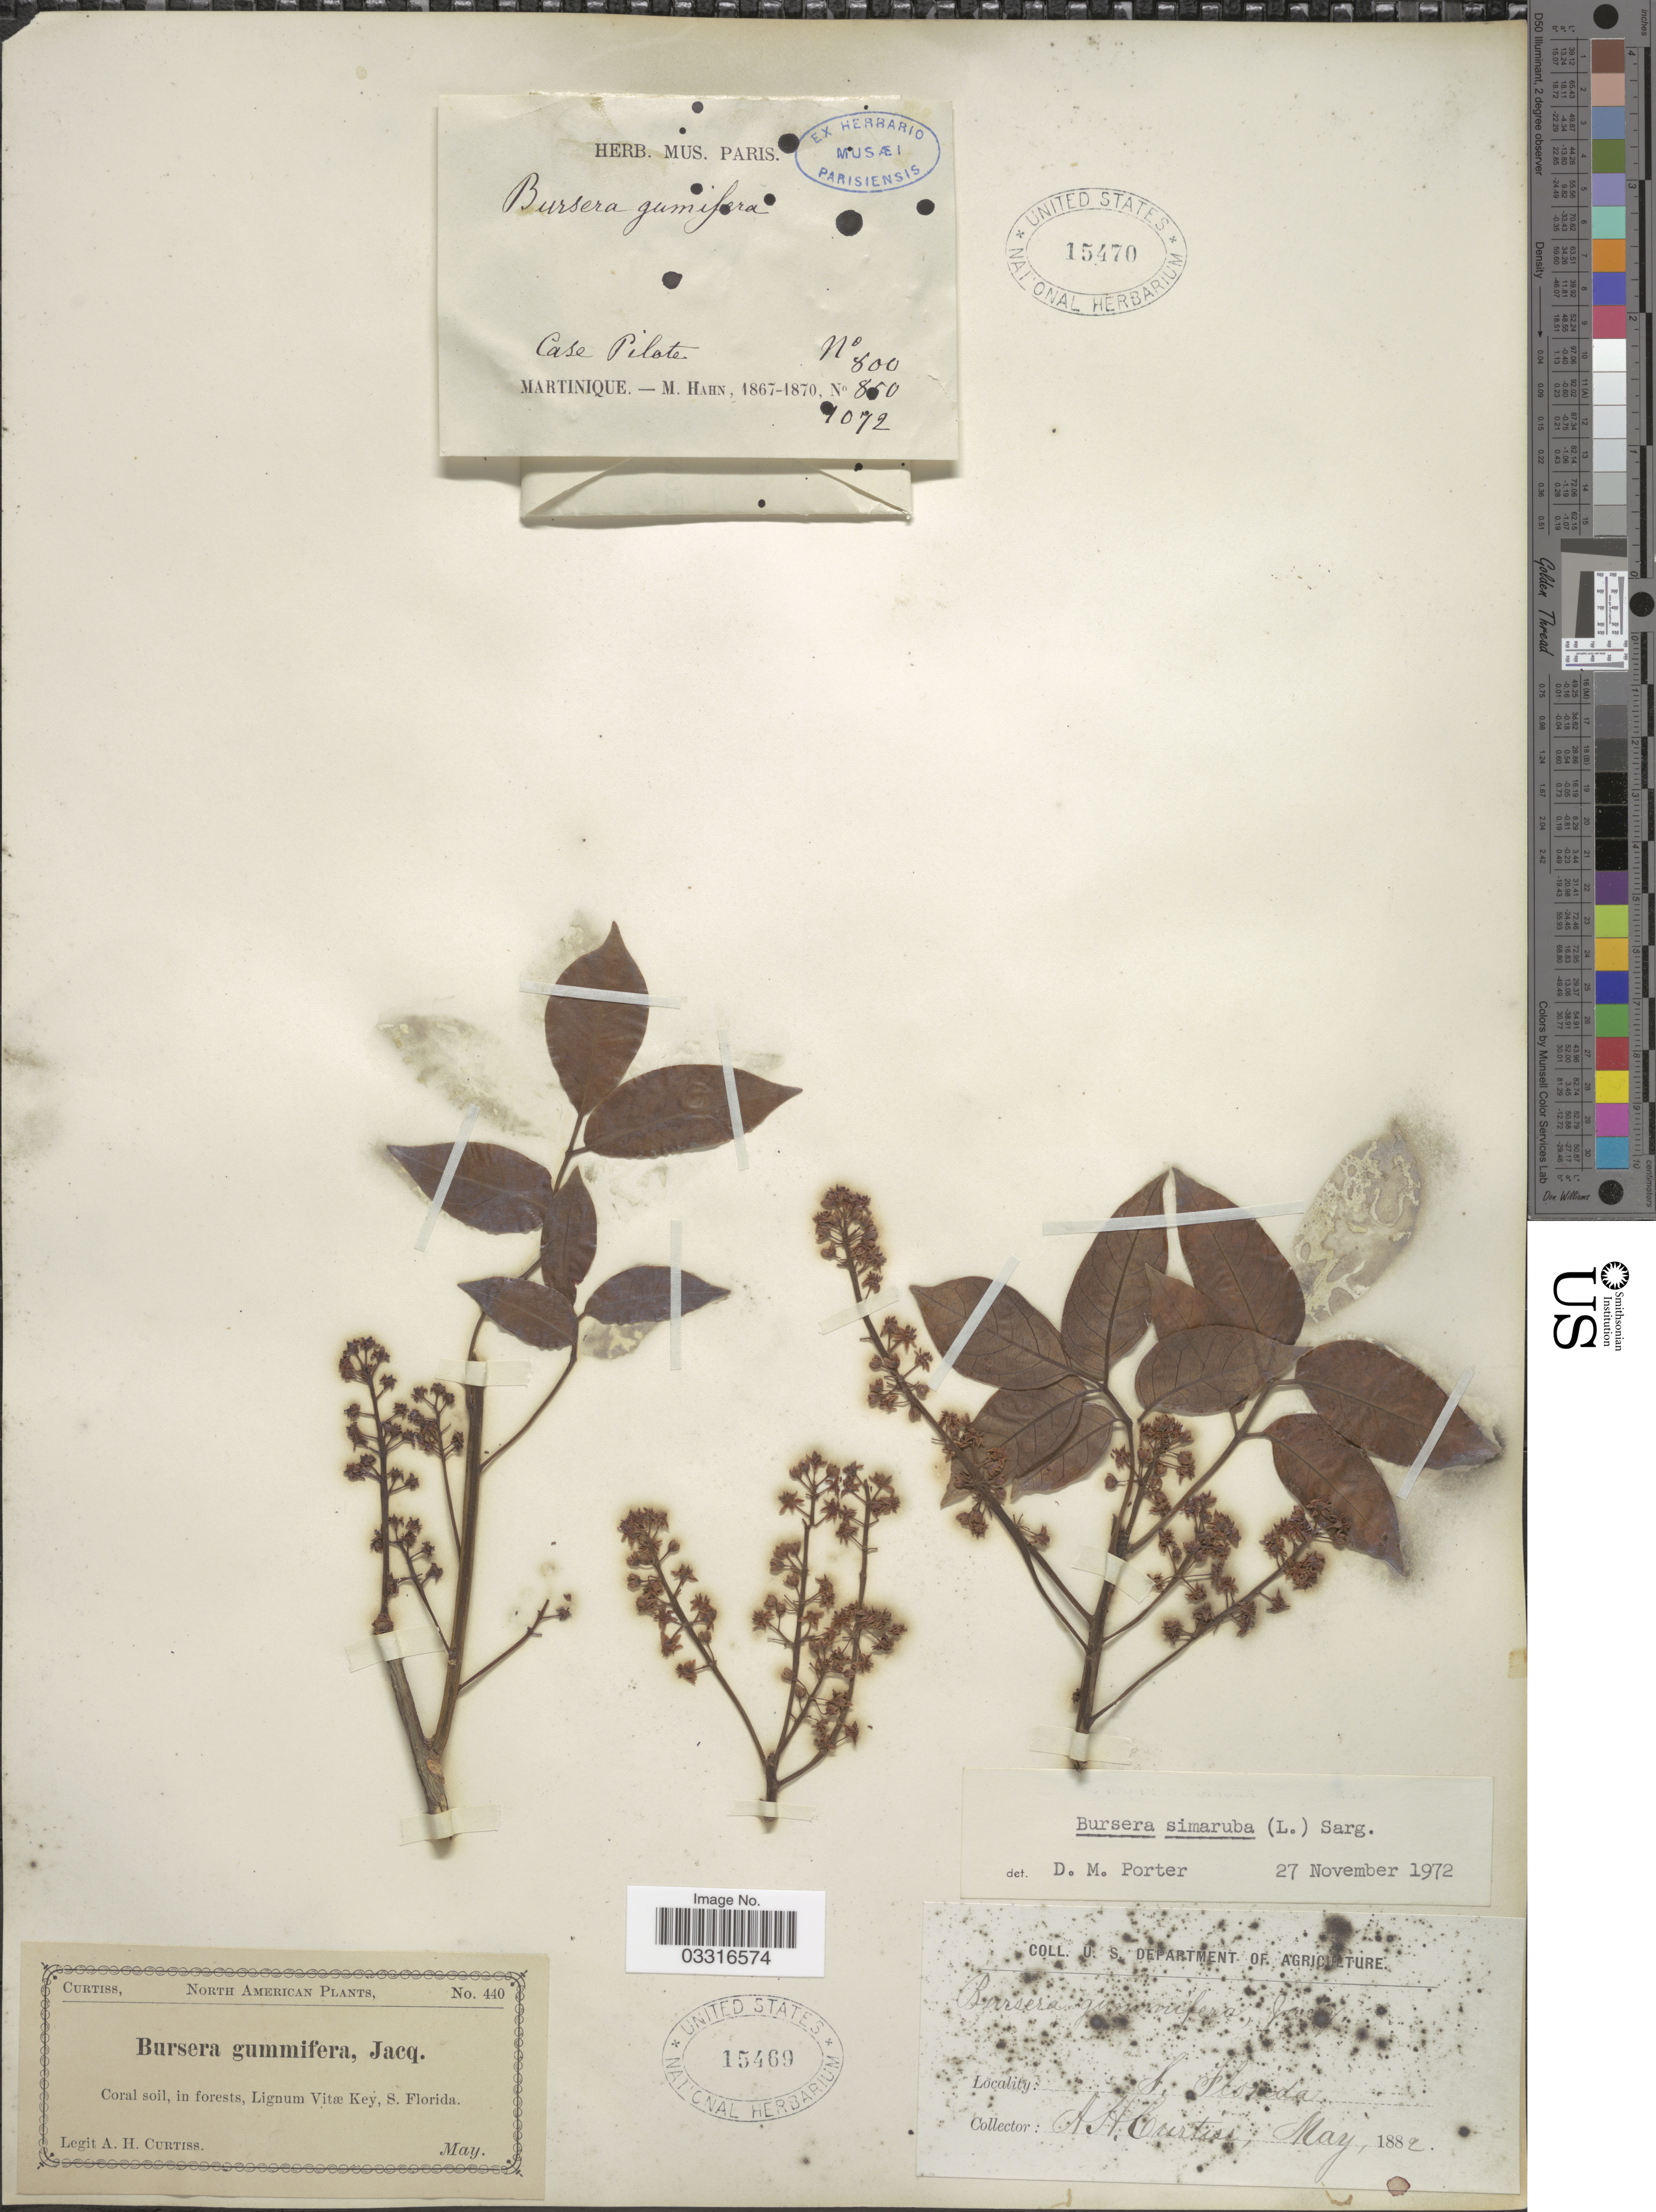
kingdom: Plantae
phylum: Tracheophyta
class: Magnoliopsida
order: Sapindales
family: Burseraceae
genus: Bursera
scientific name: Bursera simaruba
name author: (L.) Sarg.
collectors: A. H. Curtiss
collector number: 440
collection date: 1882-05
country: United States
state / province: Florida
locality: Lignum Vitæ Key, S. Florida.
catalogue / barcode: US 15469